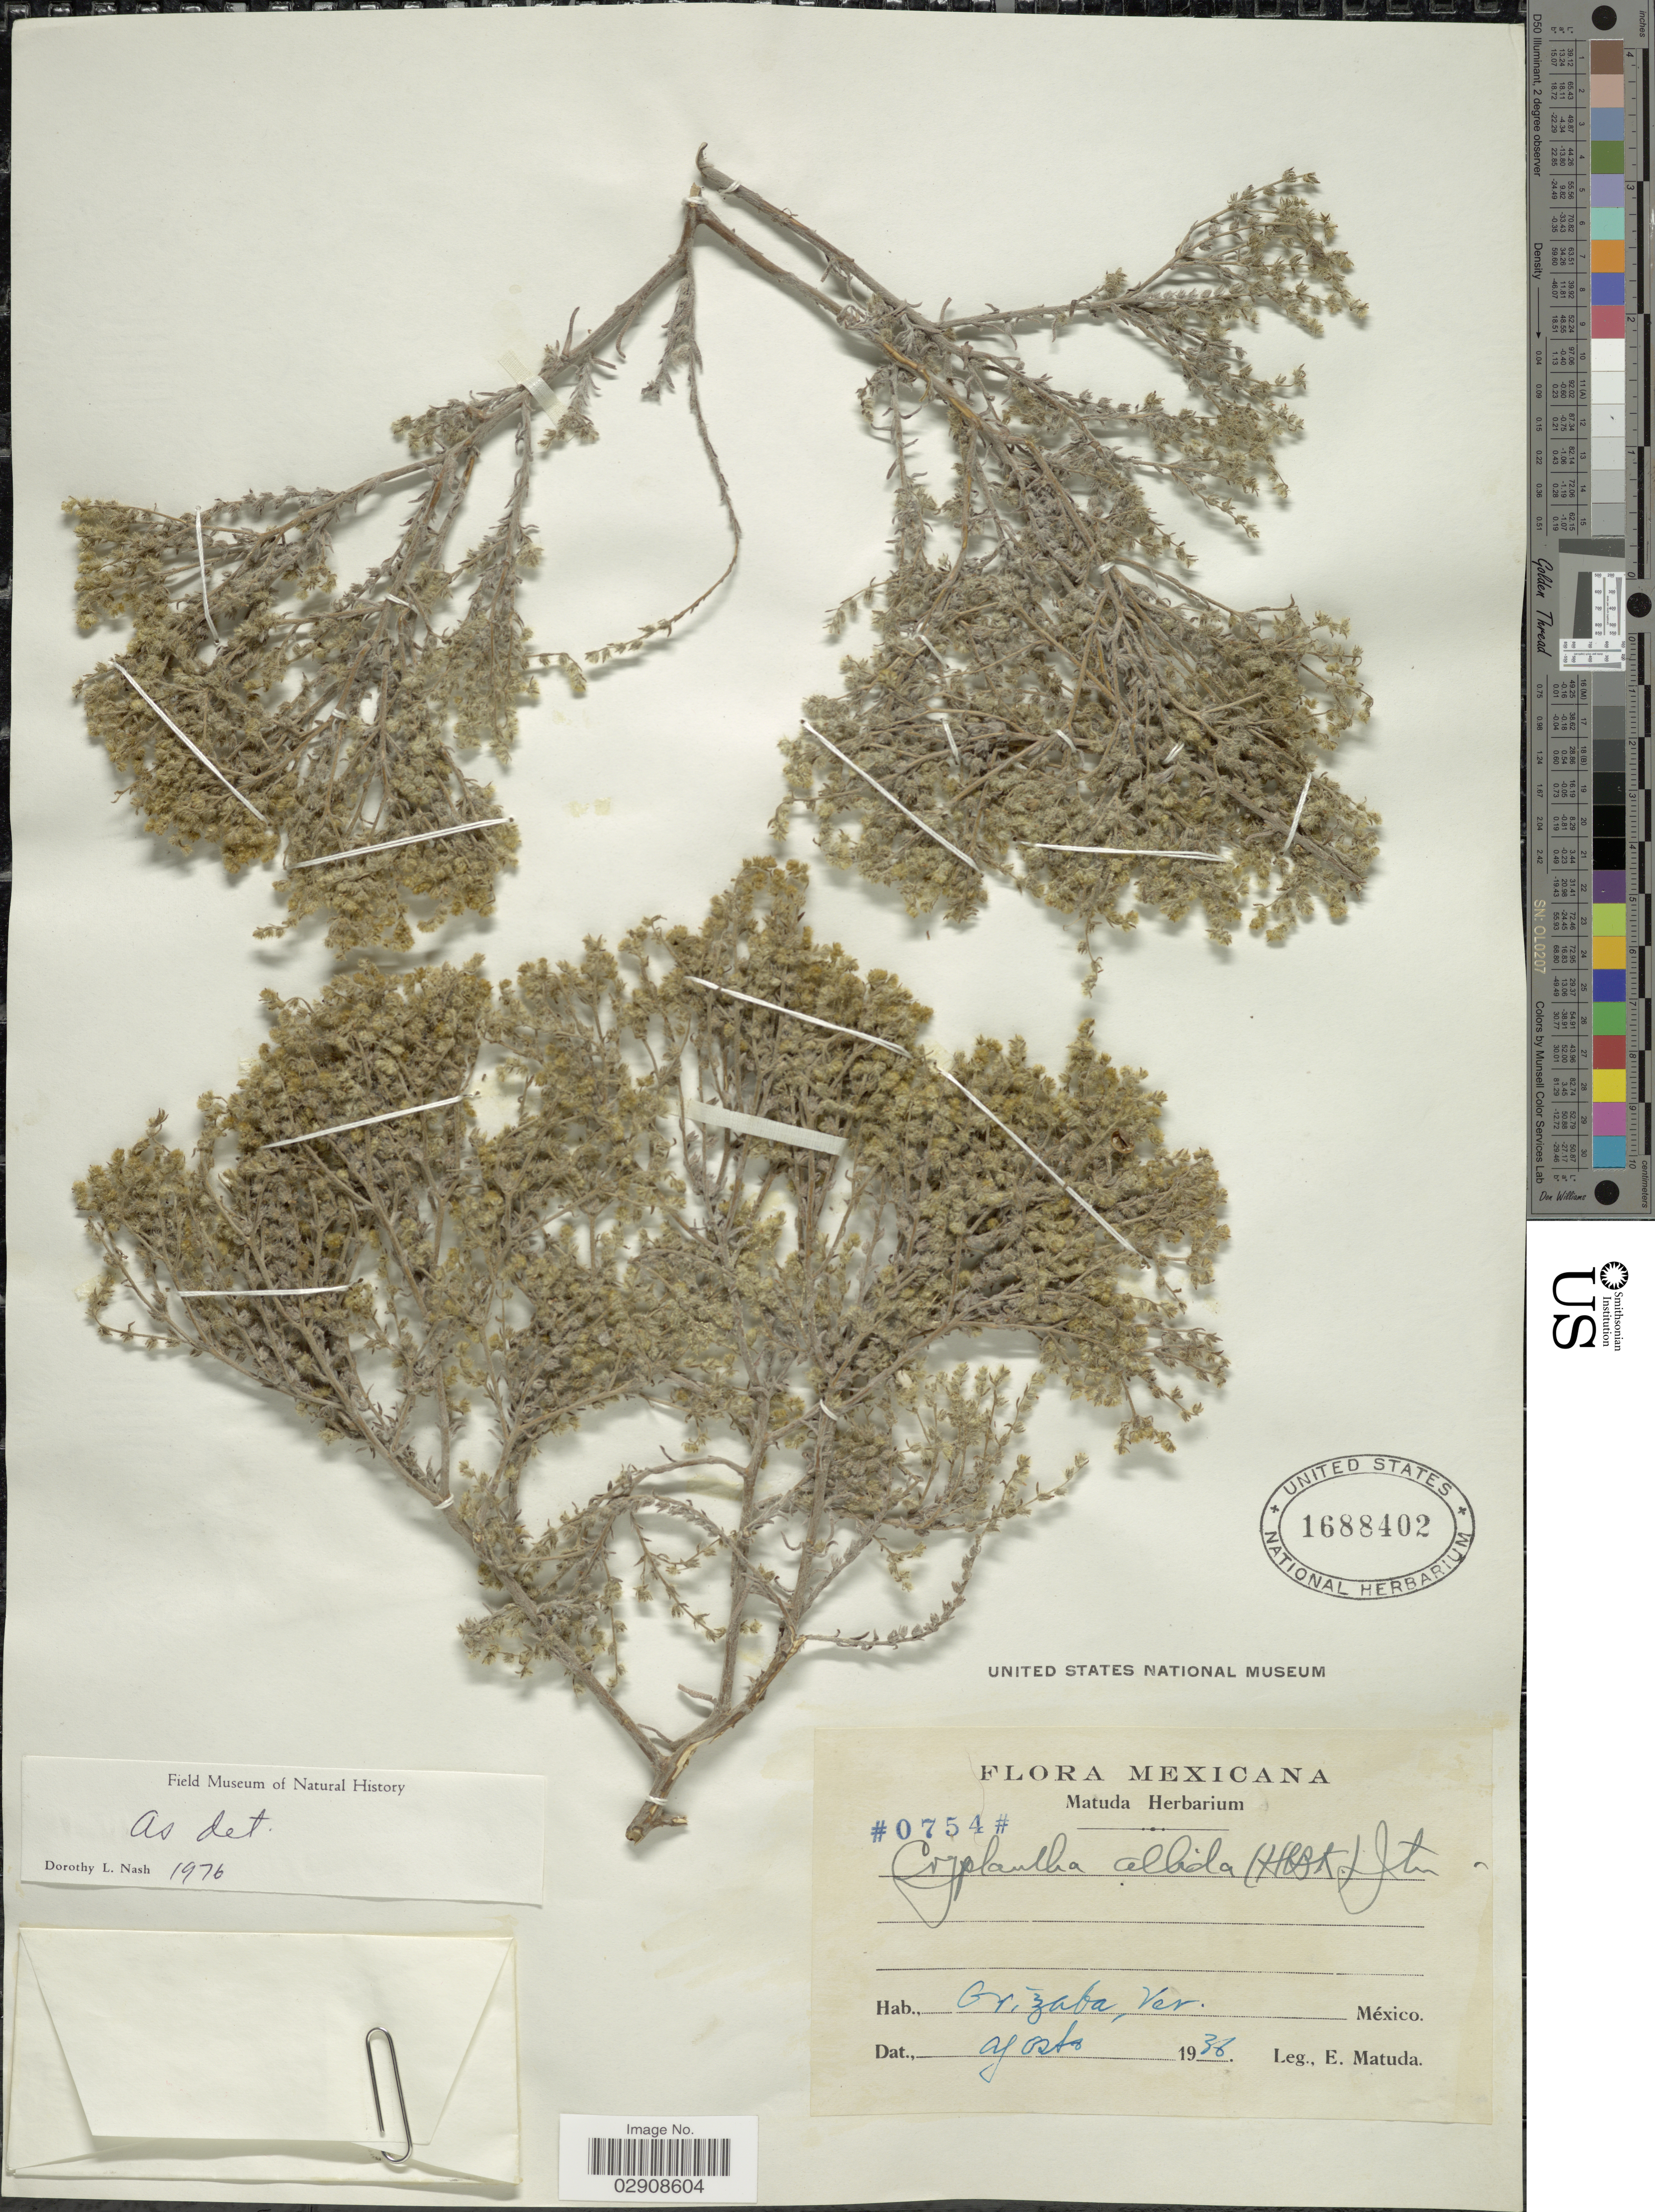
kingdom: Plantae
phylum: Tracheophyta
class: Magnoliopsida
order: Boraginales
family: Boraginaceae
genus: Cryptantha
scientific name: Cryptantha albida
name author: (Kunth) I.M. Johnst.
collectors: E. Matuda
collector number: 0754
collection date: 1936-08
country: Mexico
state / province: Veracruz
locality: Orizaba, Ver.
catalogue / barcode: US 1688402